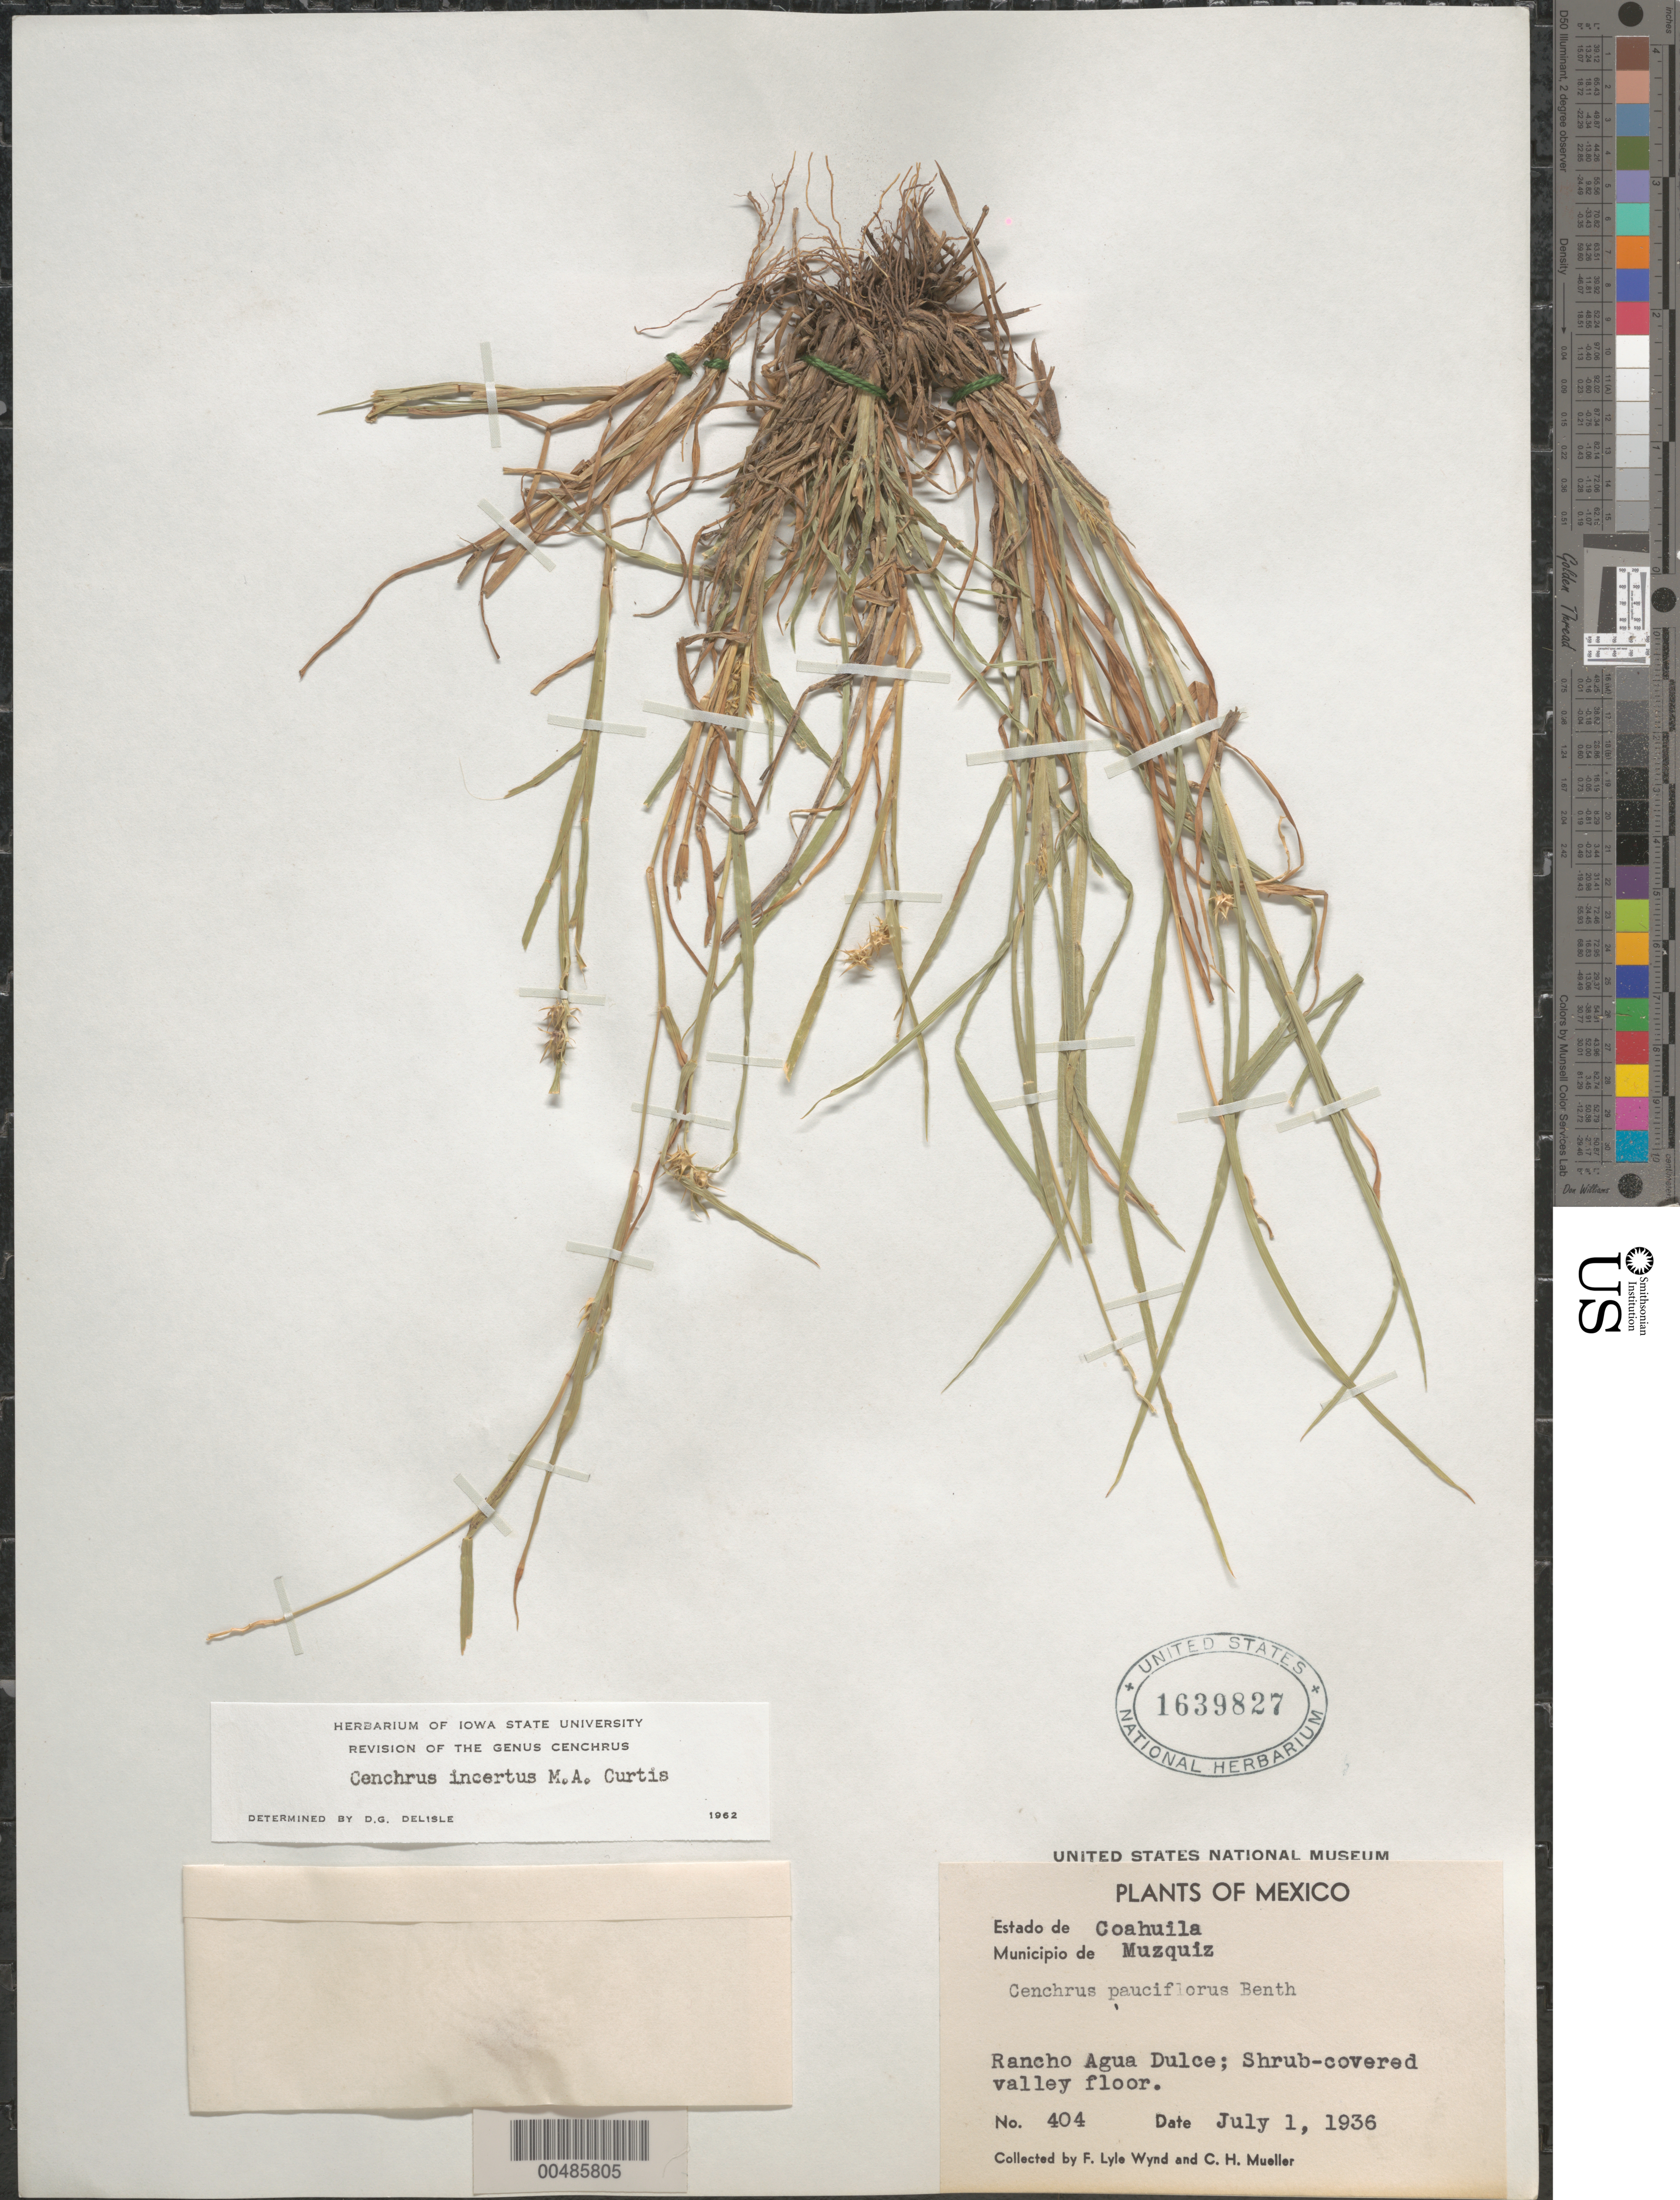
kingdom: Plantae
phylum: Tracheophyta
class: Liliopsida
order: Poales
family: Poaceae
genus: Cenchrus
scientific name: Cenchrus incertus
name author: M.A. Curtis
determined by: Delisle, D. G.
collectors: F. L. Wynd & C. H. Muller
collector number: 404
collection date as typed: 1 Jul 1936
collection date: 1936-07-01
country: Mexico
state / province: Coahuila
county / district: Múzquiz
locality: Rancho Agua Dulce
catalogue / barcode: US 1639827